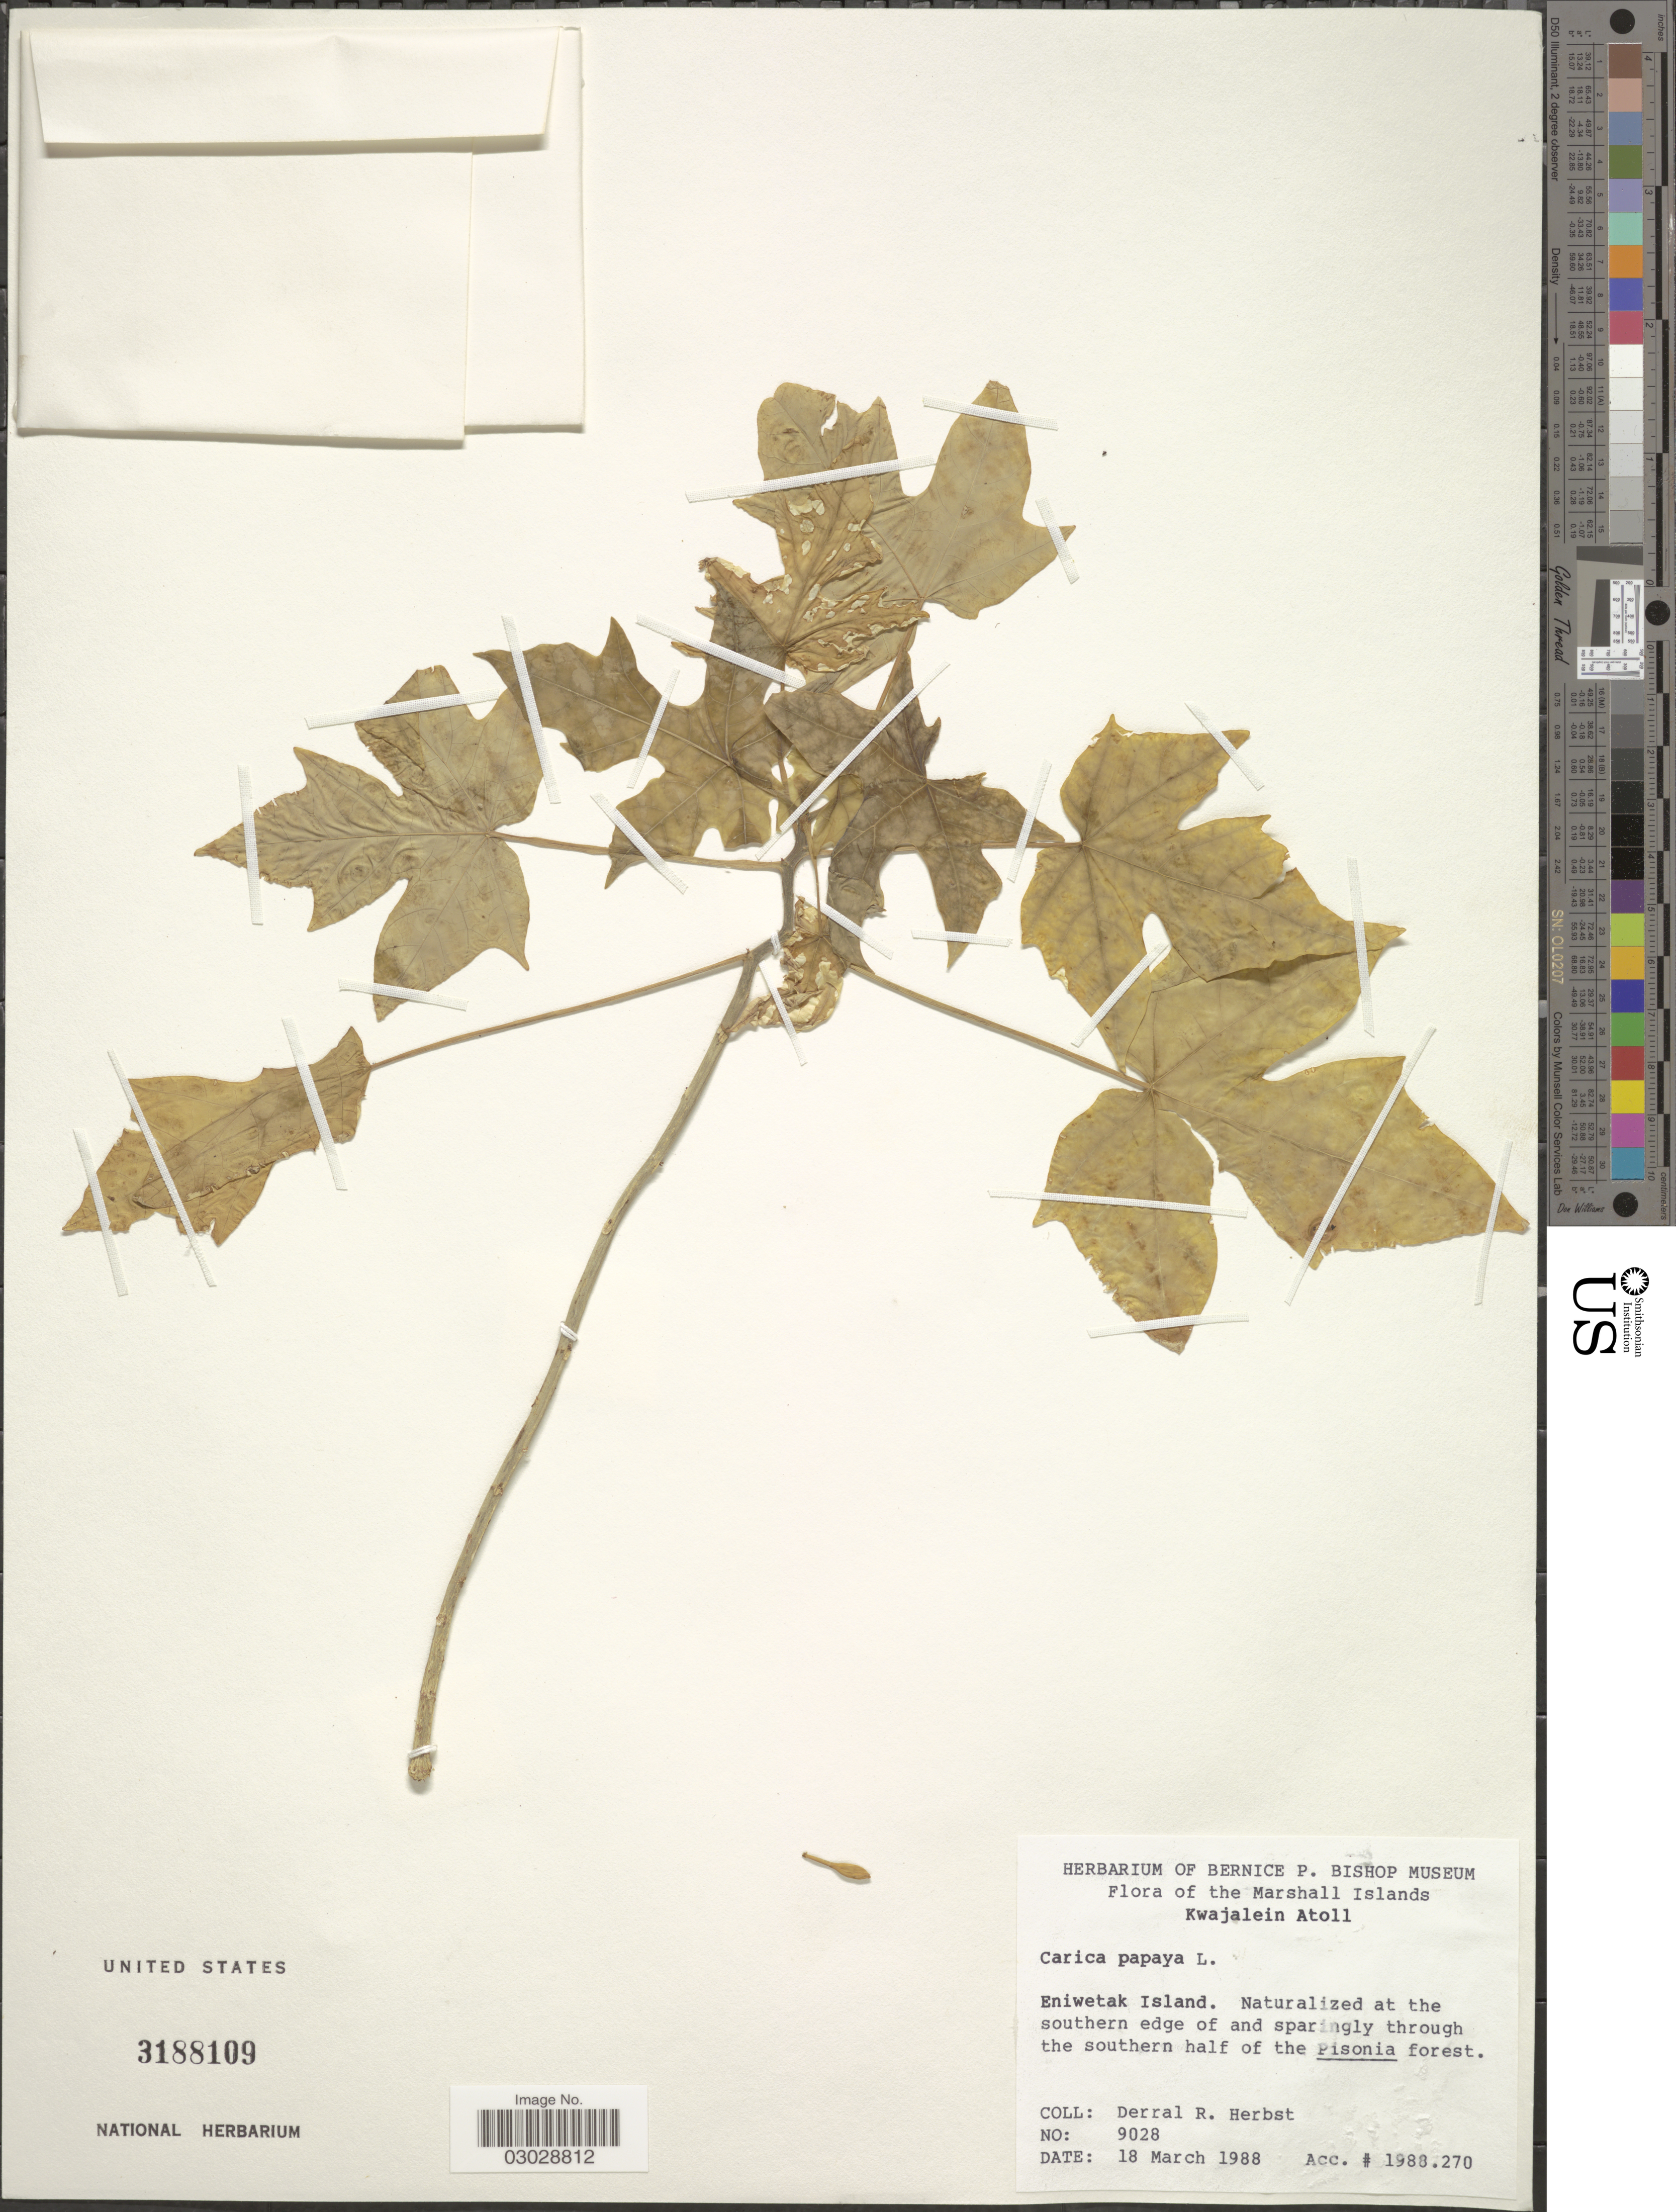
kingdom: Plantae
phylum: Tracheophyta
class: Magnoliopsida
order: Brassicales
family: Caricaceae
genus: Carica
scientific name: Carica papaya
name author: L.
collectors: D. R. Herbst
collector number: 9028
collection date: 1988-03-18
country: Marshall Islands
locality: Kwajalein Atoll. Eniwetak Island.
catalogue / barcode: US 3188109